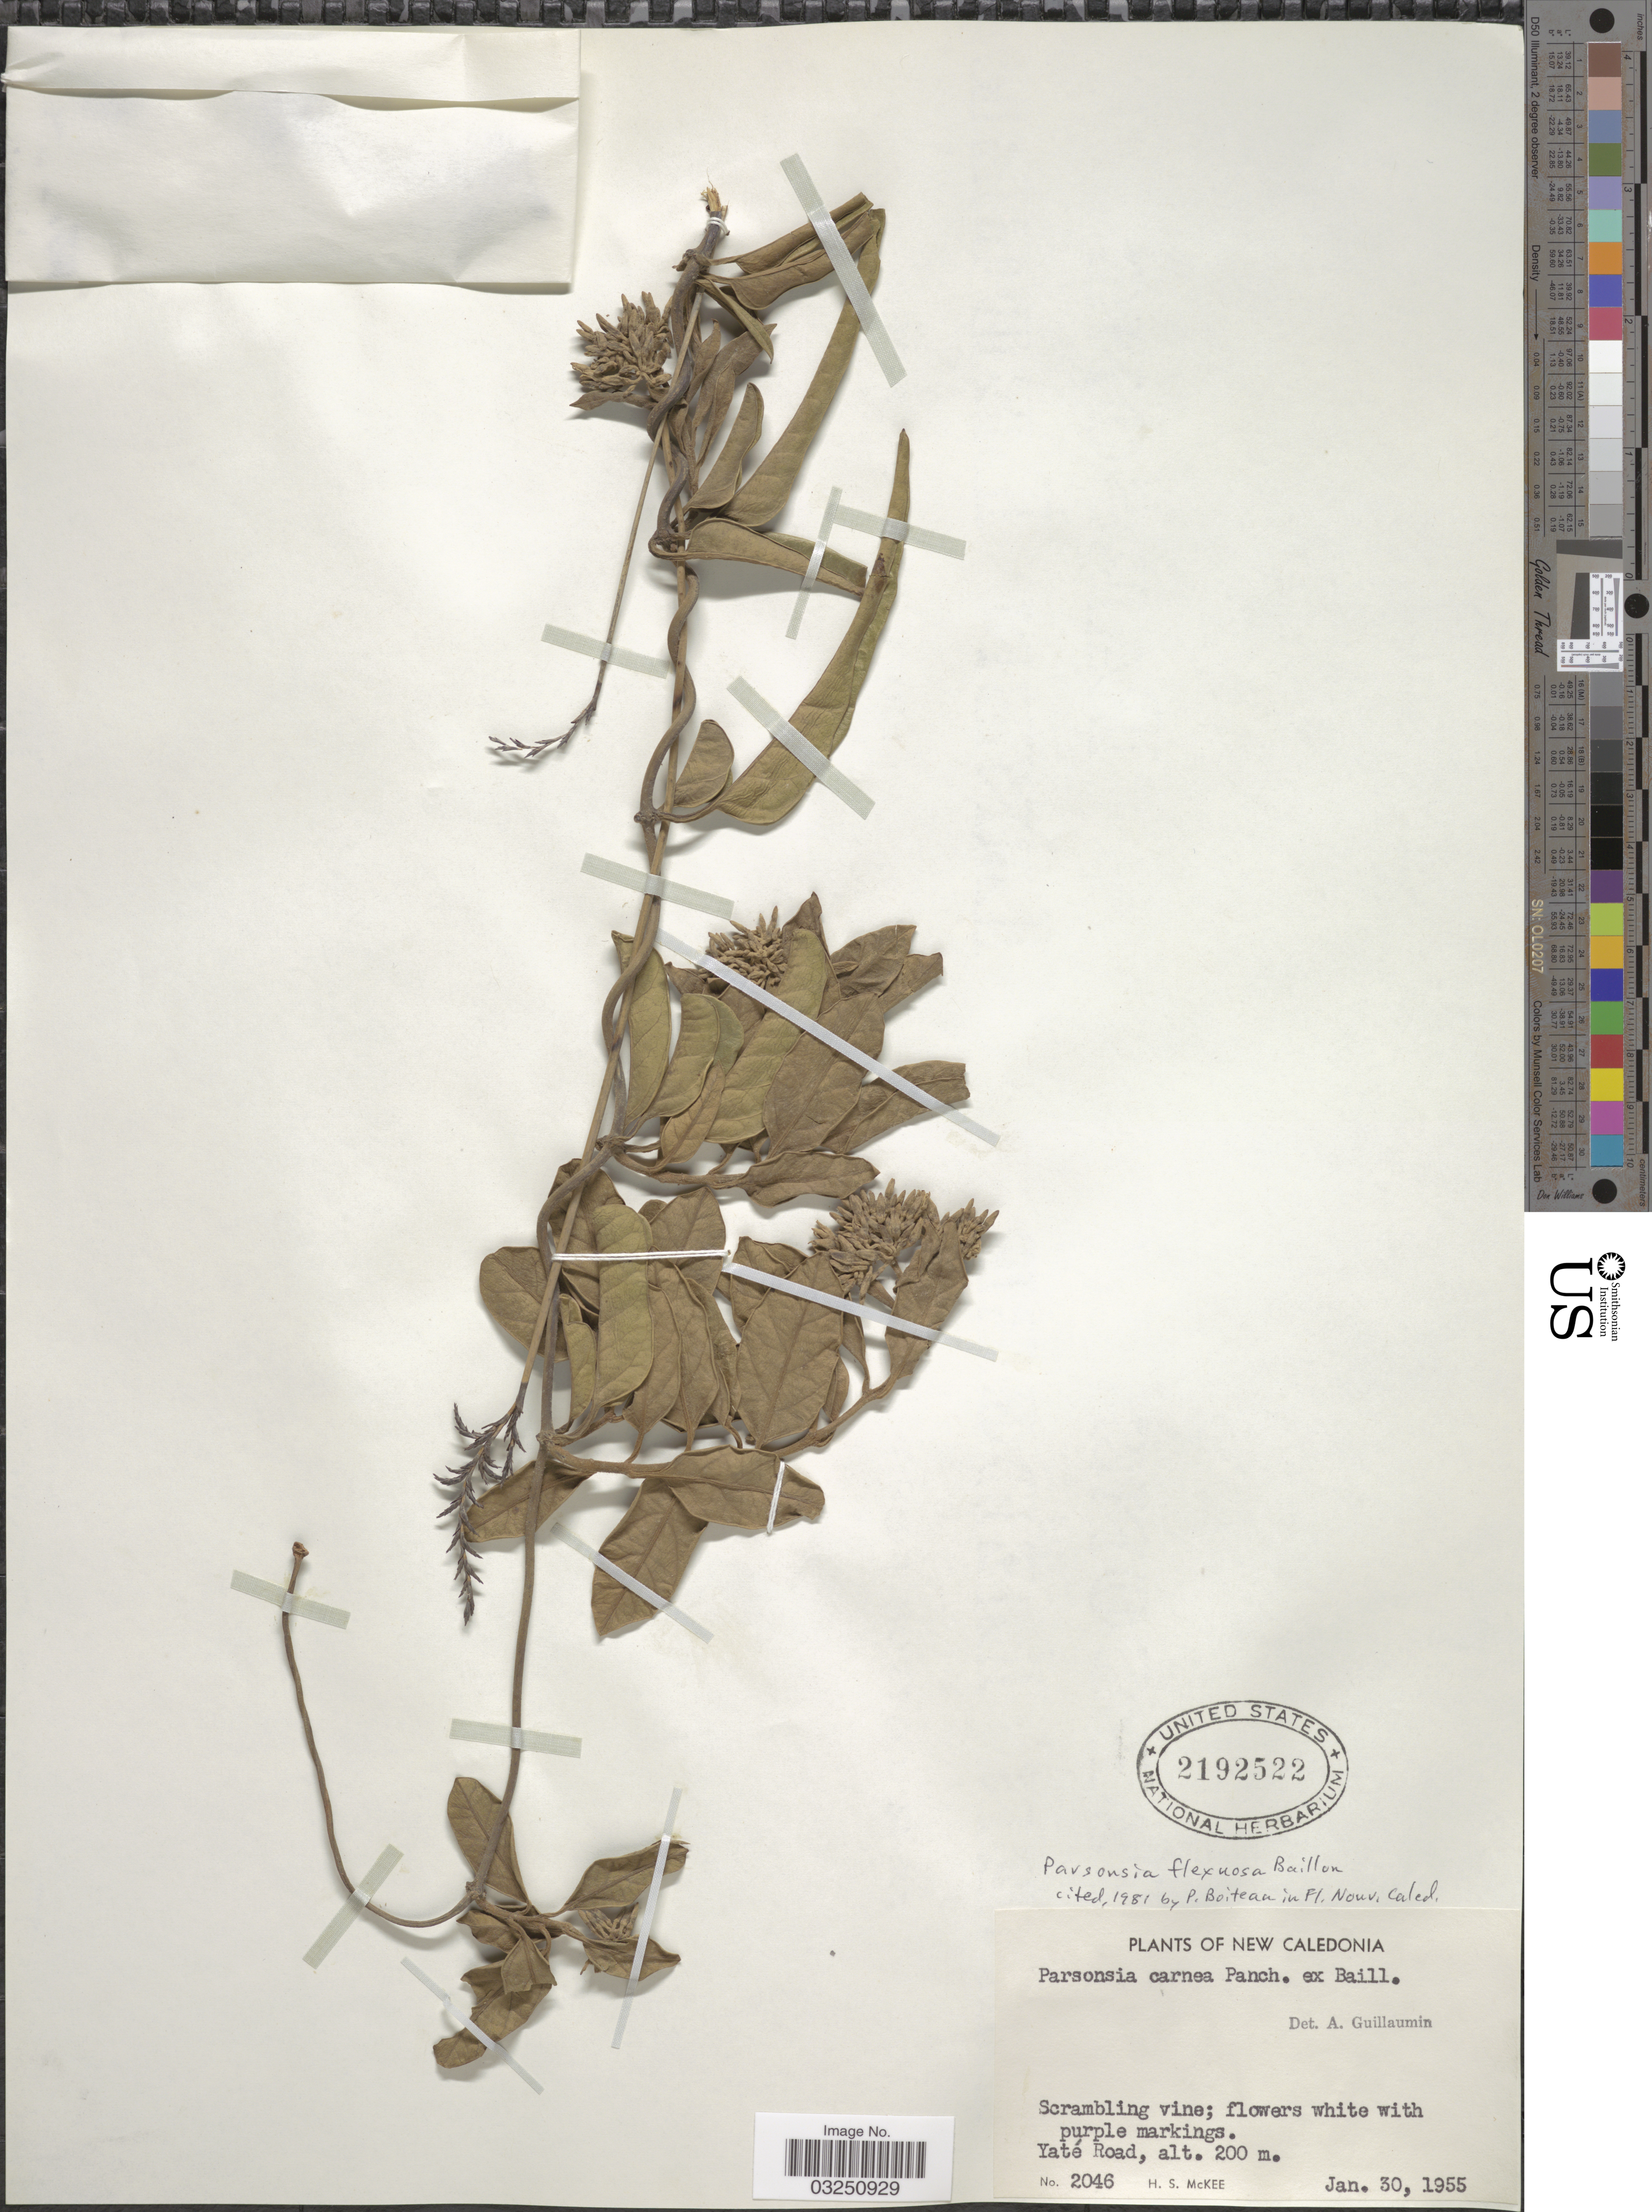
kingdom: Plantae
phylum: Tracheophyta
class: Magnoliopsida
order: Myrtales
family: Lythraceae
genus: Parsonsia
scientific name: Parsonsia flexuosa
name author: Baill.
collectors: H. S. McKee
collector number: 2046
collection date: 1955-01-30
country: New Caledonia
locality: Yaté Road.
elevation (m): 200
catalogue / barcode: US 2192522